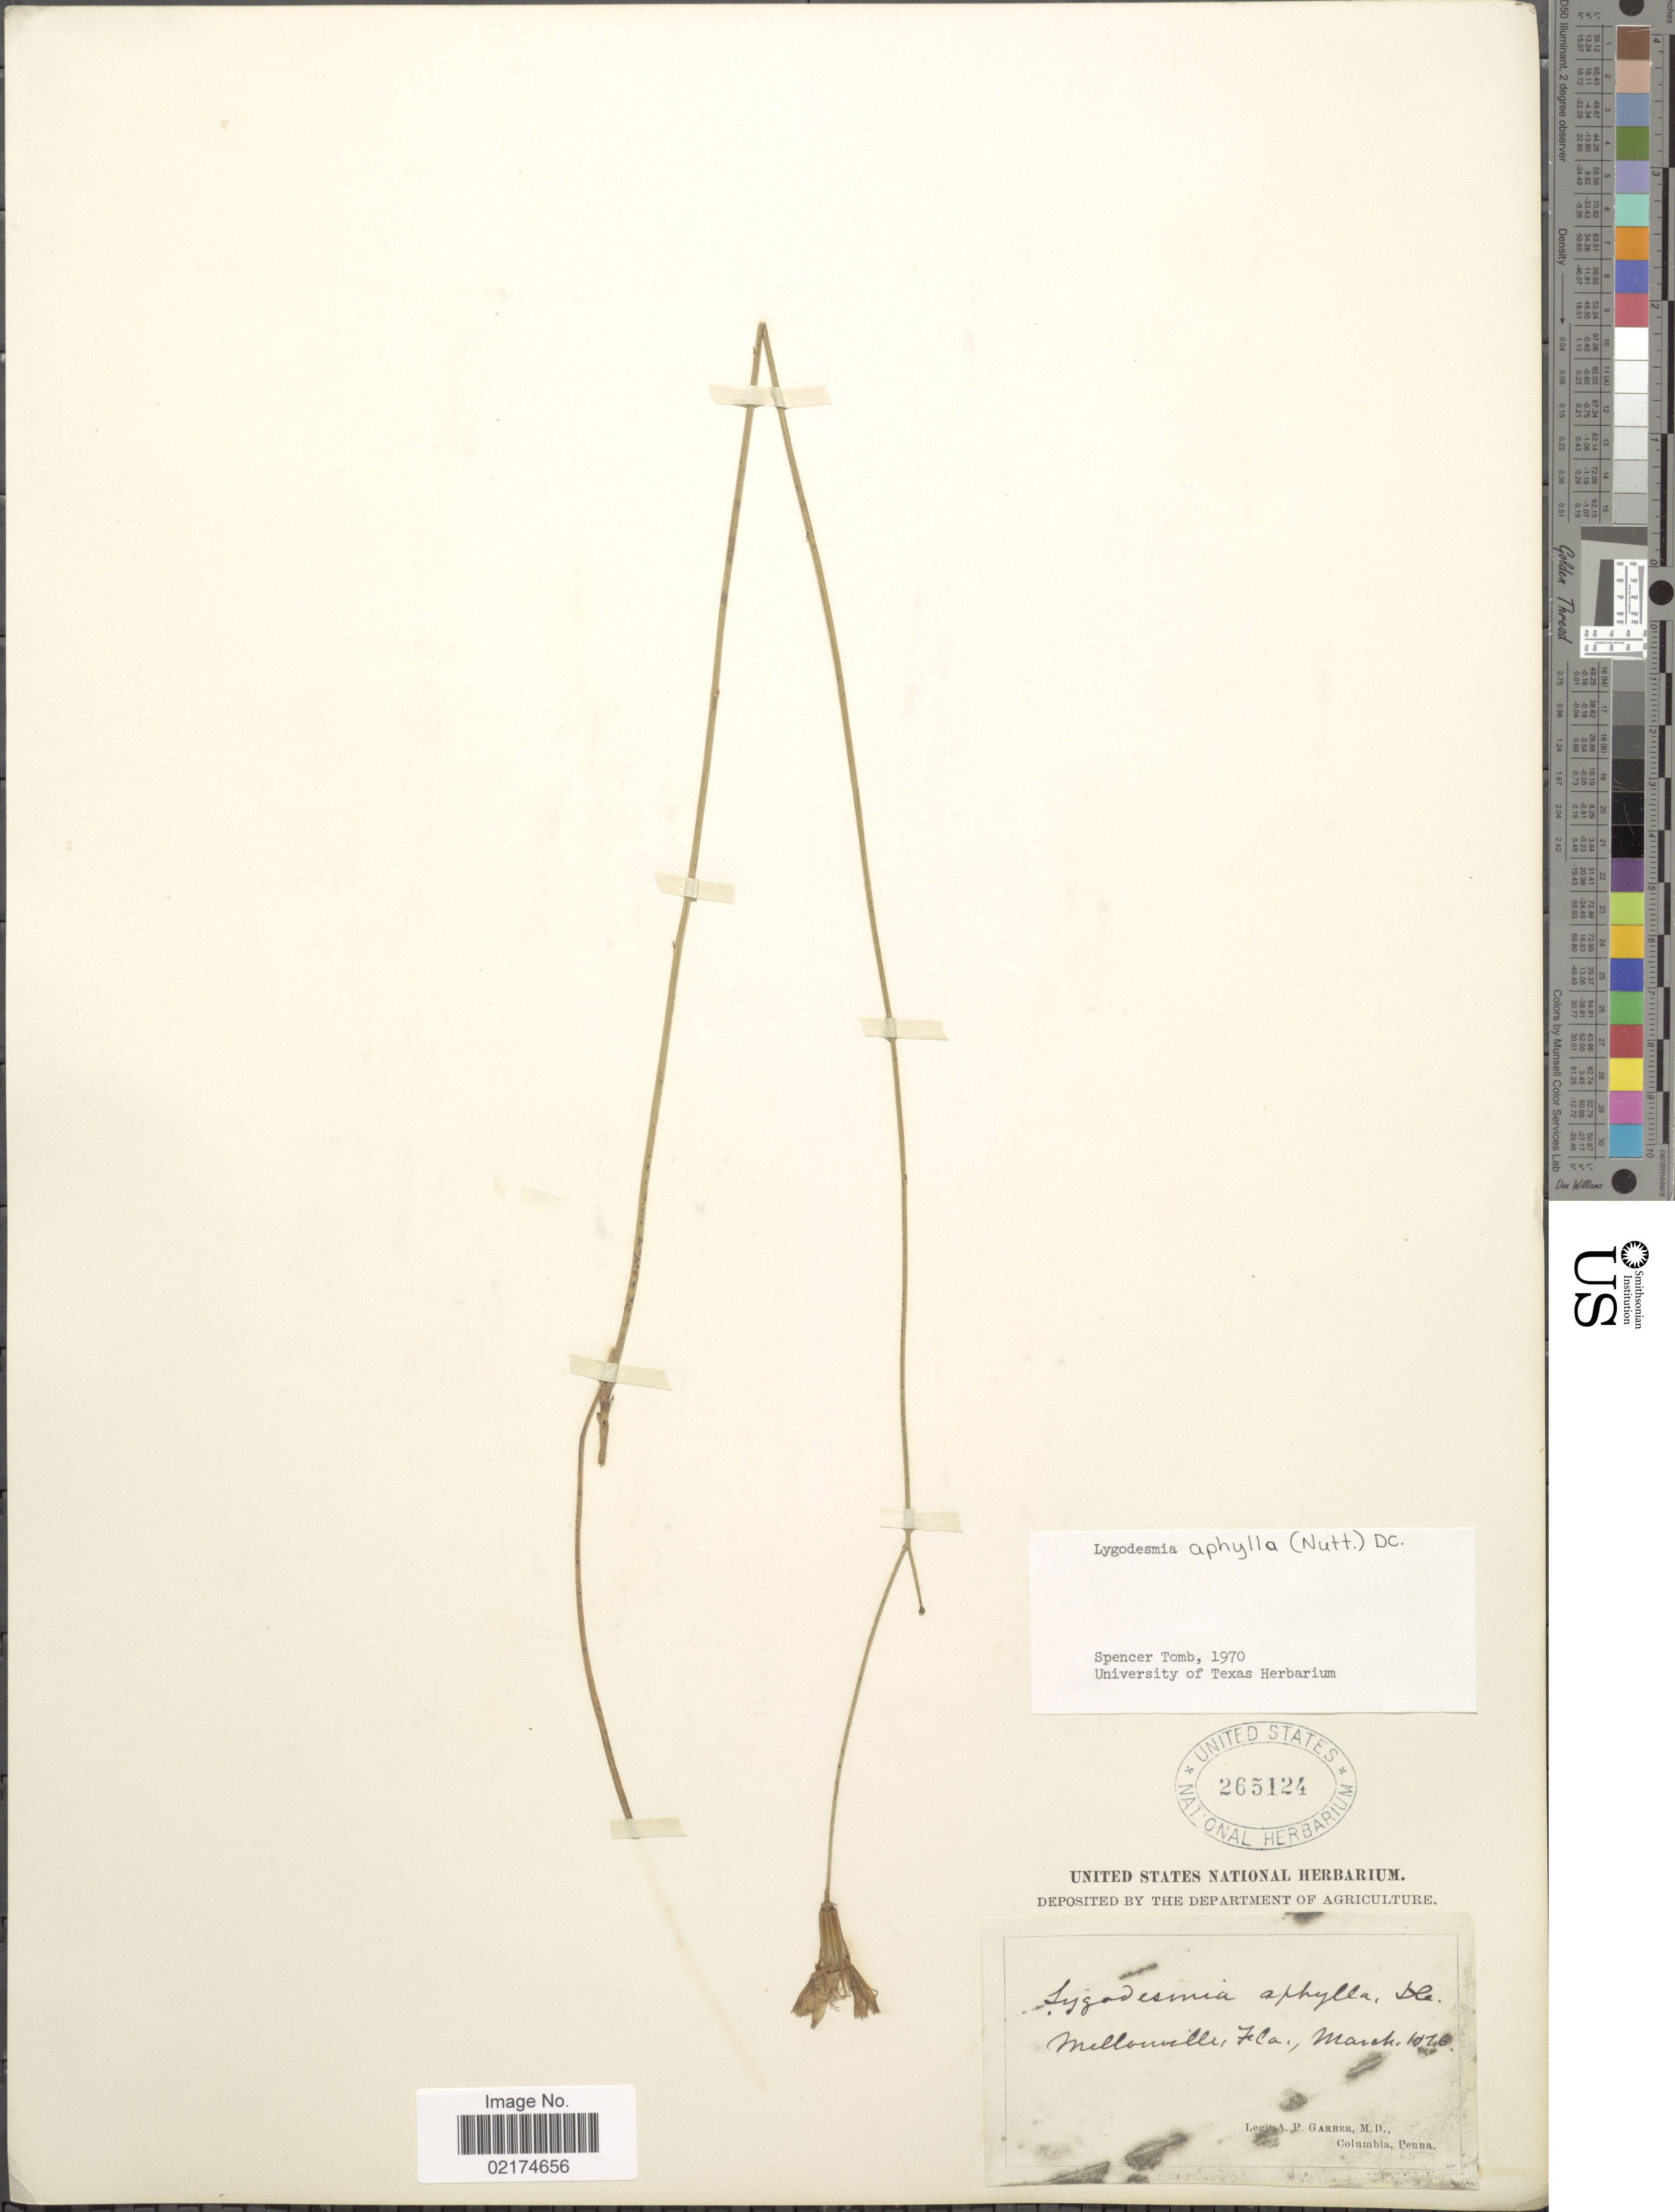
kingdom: Plantae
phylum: Tracheophyta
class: Magnoliopsida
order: Asterales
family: Asteraceae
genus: Lygodesmia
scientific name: Lygodesmia aphylla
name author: (Nutt.) DC.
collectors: A. P. Garber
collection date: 1876-03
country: United States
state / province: Florida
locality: Mellonville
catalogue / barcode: US 265124